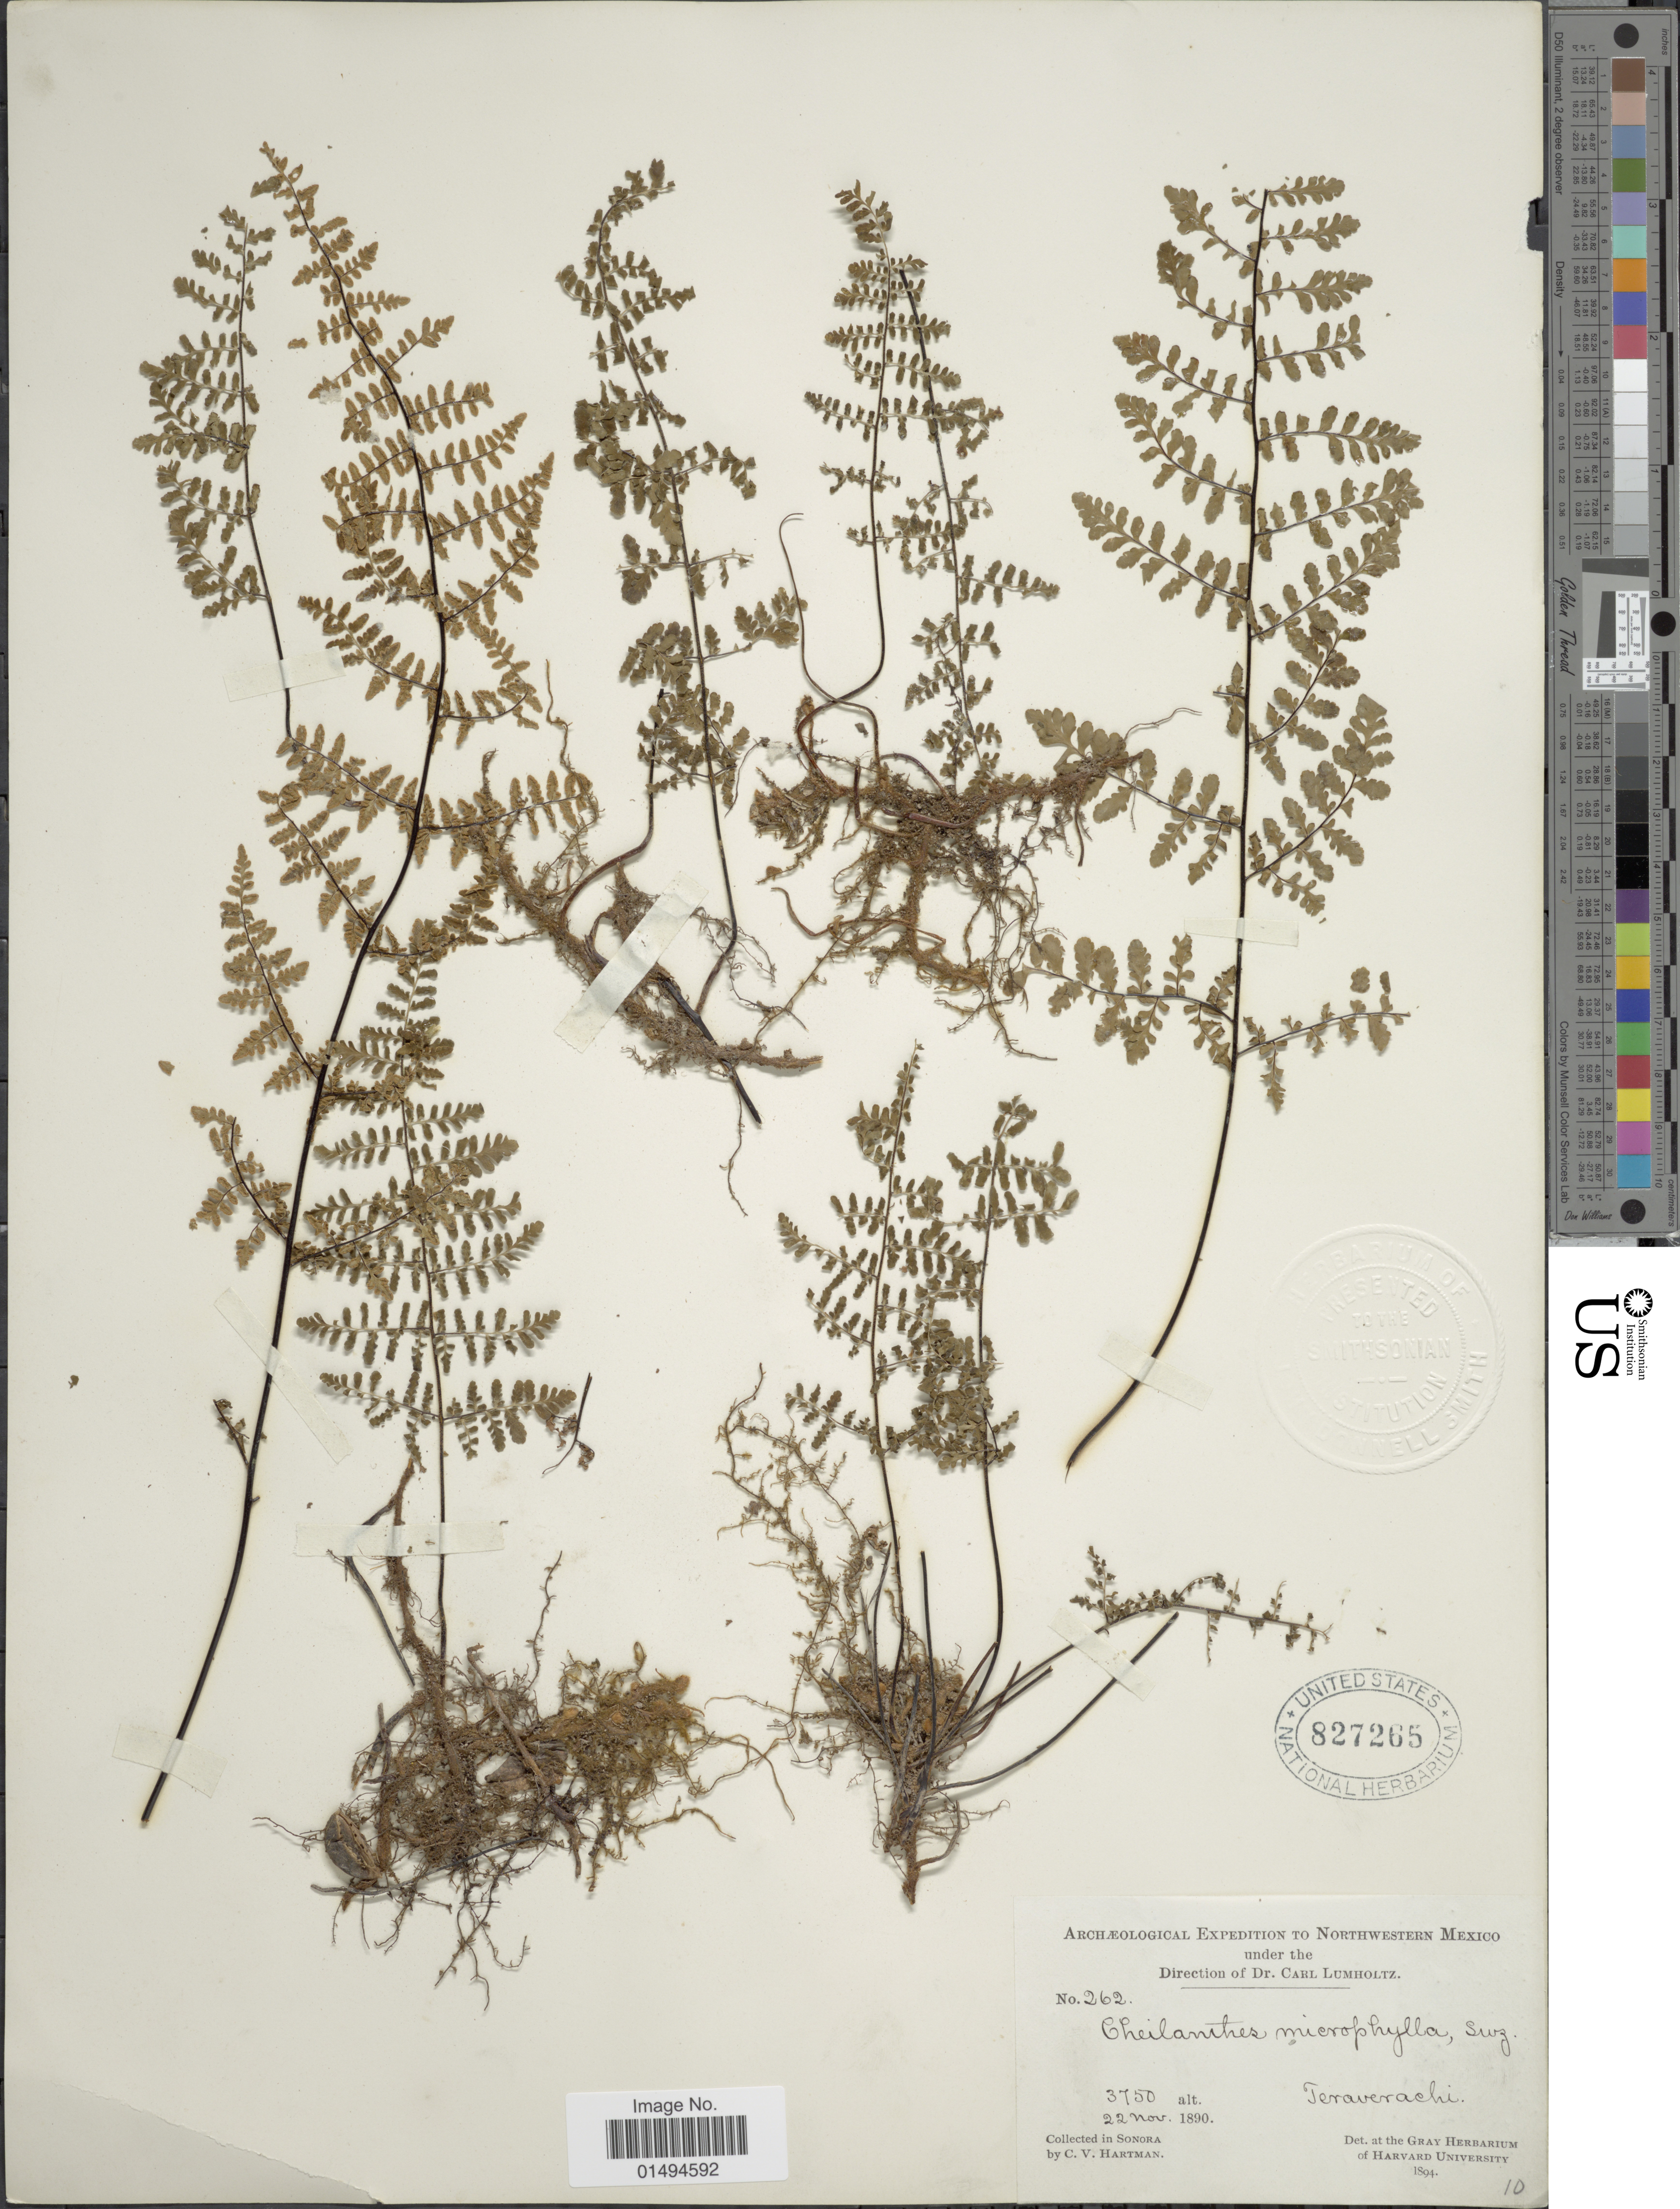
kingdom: Plantae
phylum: Tracheophyta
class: Polypodiopsida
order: Polypodiales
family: Pteridaceae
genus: Myriopteris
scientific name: Myriopteris microphylla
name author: (Sw.) Grusz & Windham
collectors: C. V. Hartman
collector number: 262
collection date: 1890-11-22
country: Mexico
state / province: Sonora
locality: Teraverachi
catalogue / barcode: US 827265